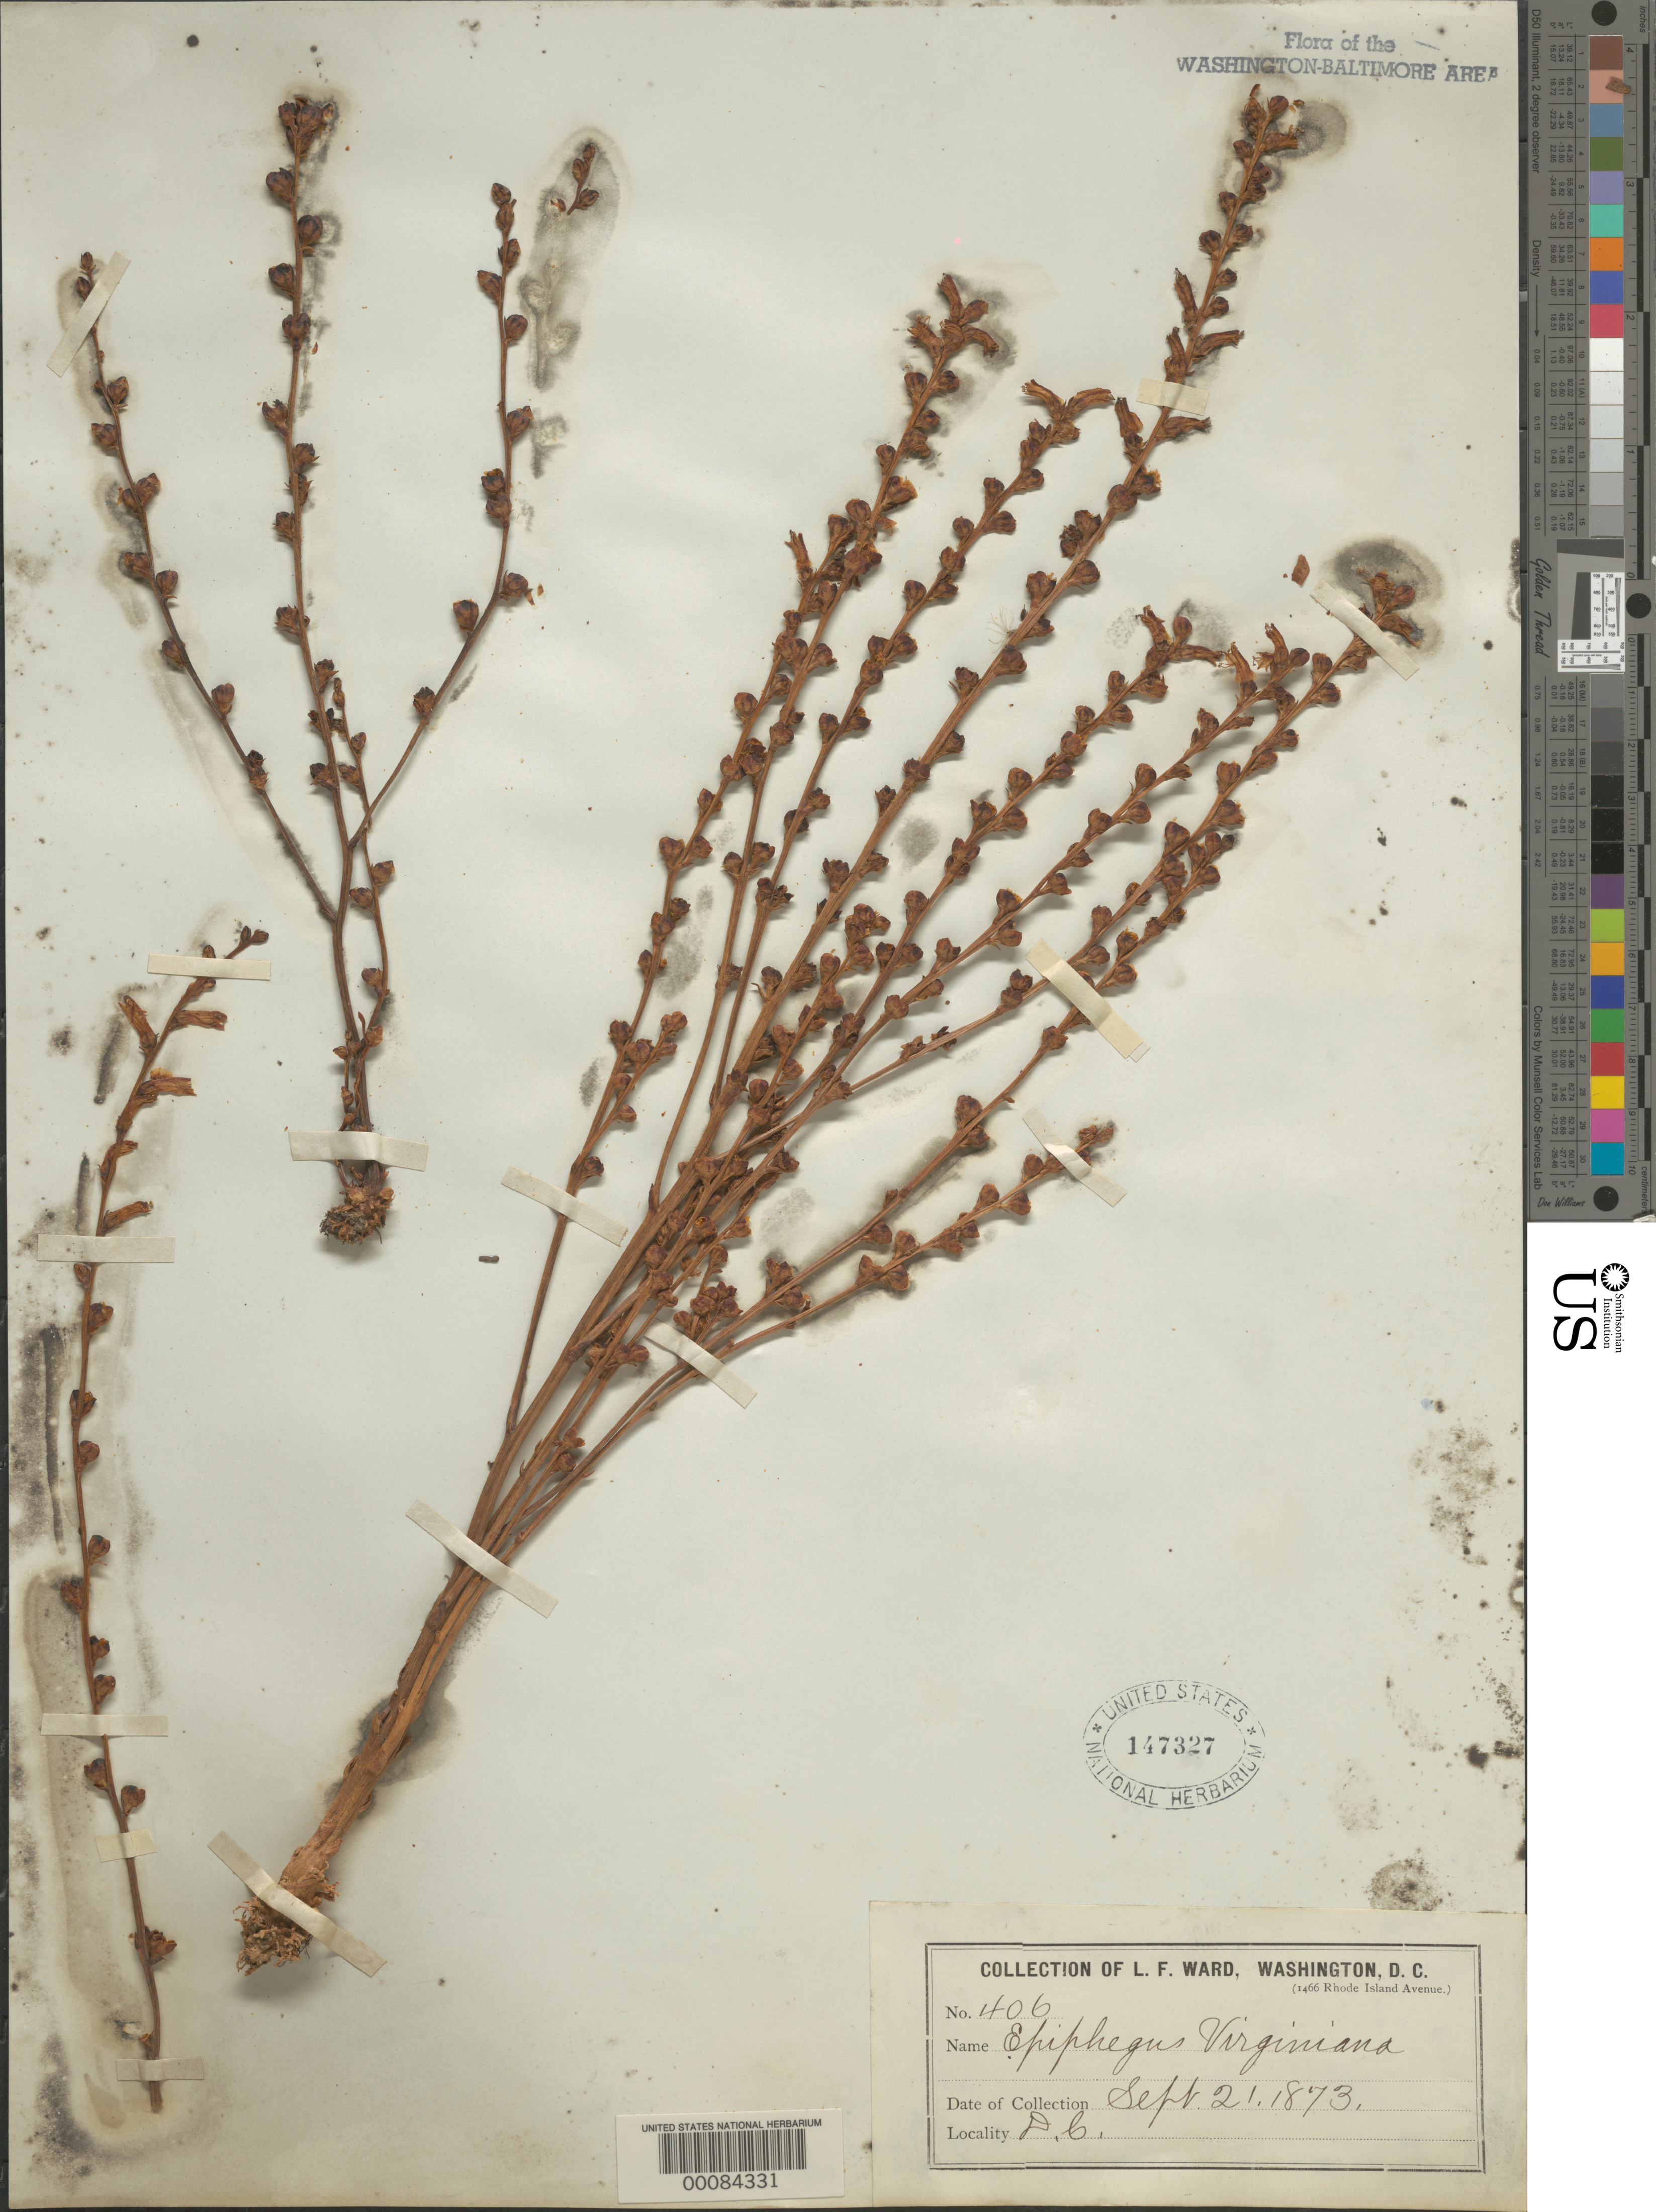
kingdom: Plantae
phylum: Tracheophyta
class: Magnoliopsida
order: Lamiales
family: Orobanchaceae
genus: Epifagus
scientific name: Epifagus virginiana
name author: (L.) W.P.C. Barton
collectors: L. F. Ward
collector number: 406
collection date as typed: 21 Sep 1873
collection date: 1873-09-21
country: United States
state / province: District of Columbia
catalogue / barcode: US 147327